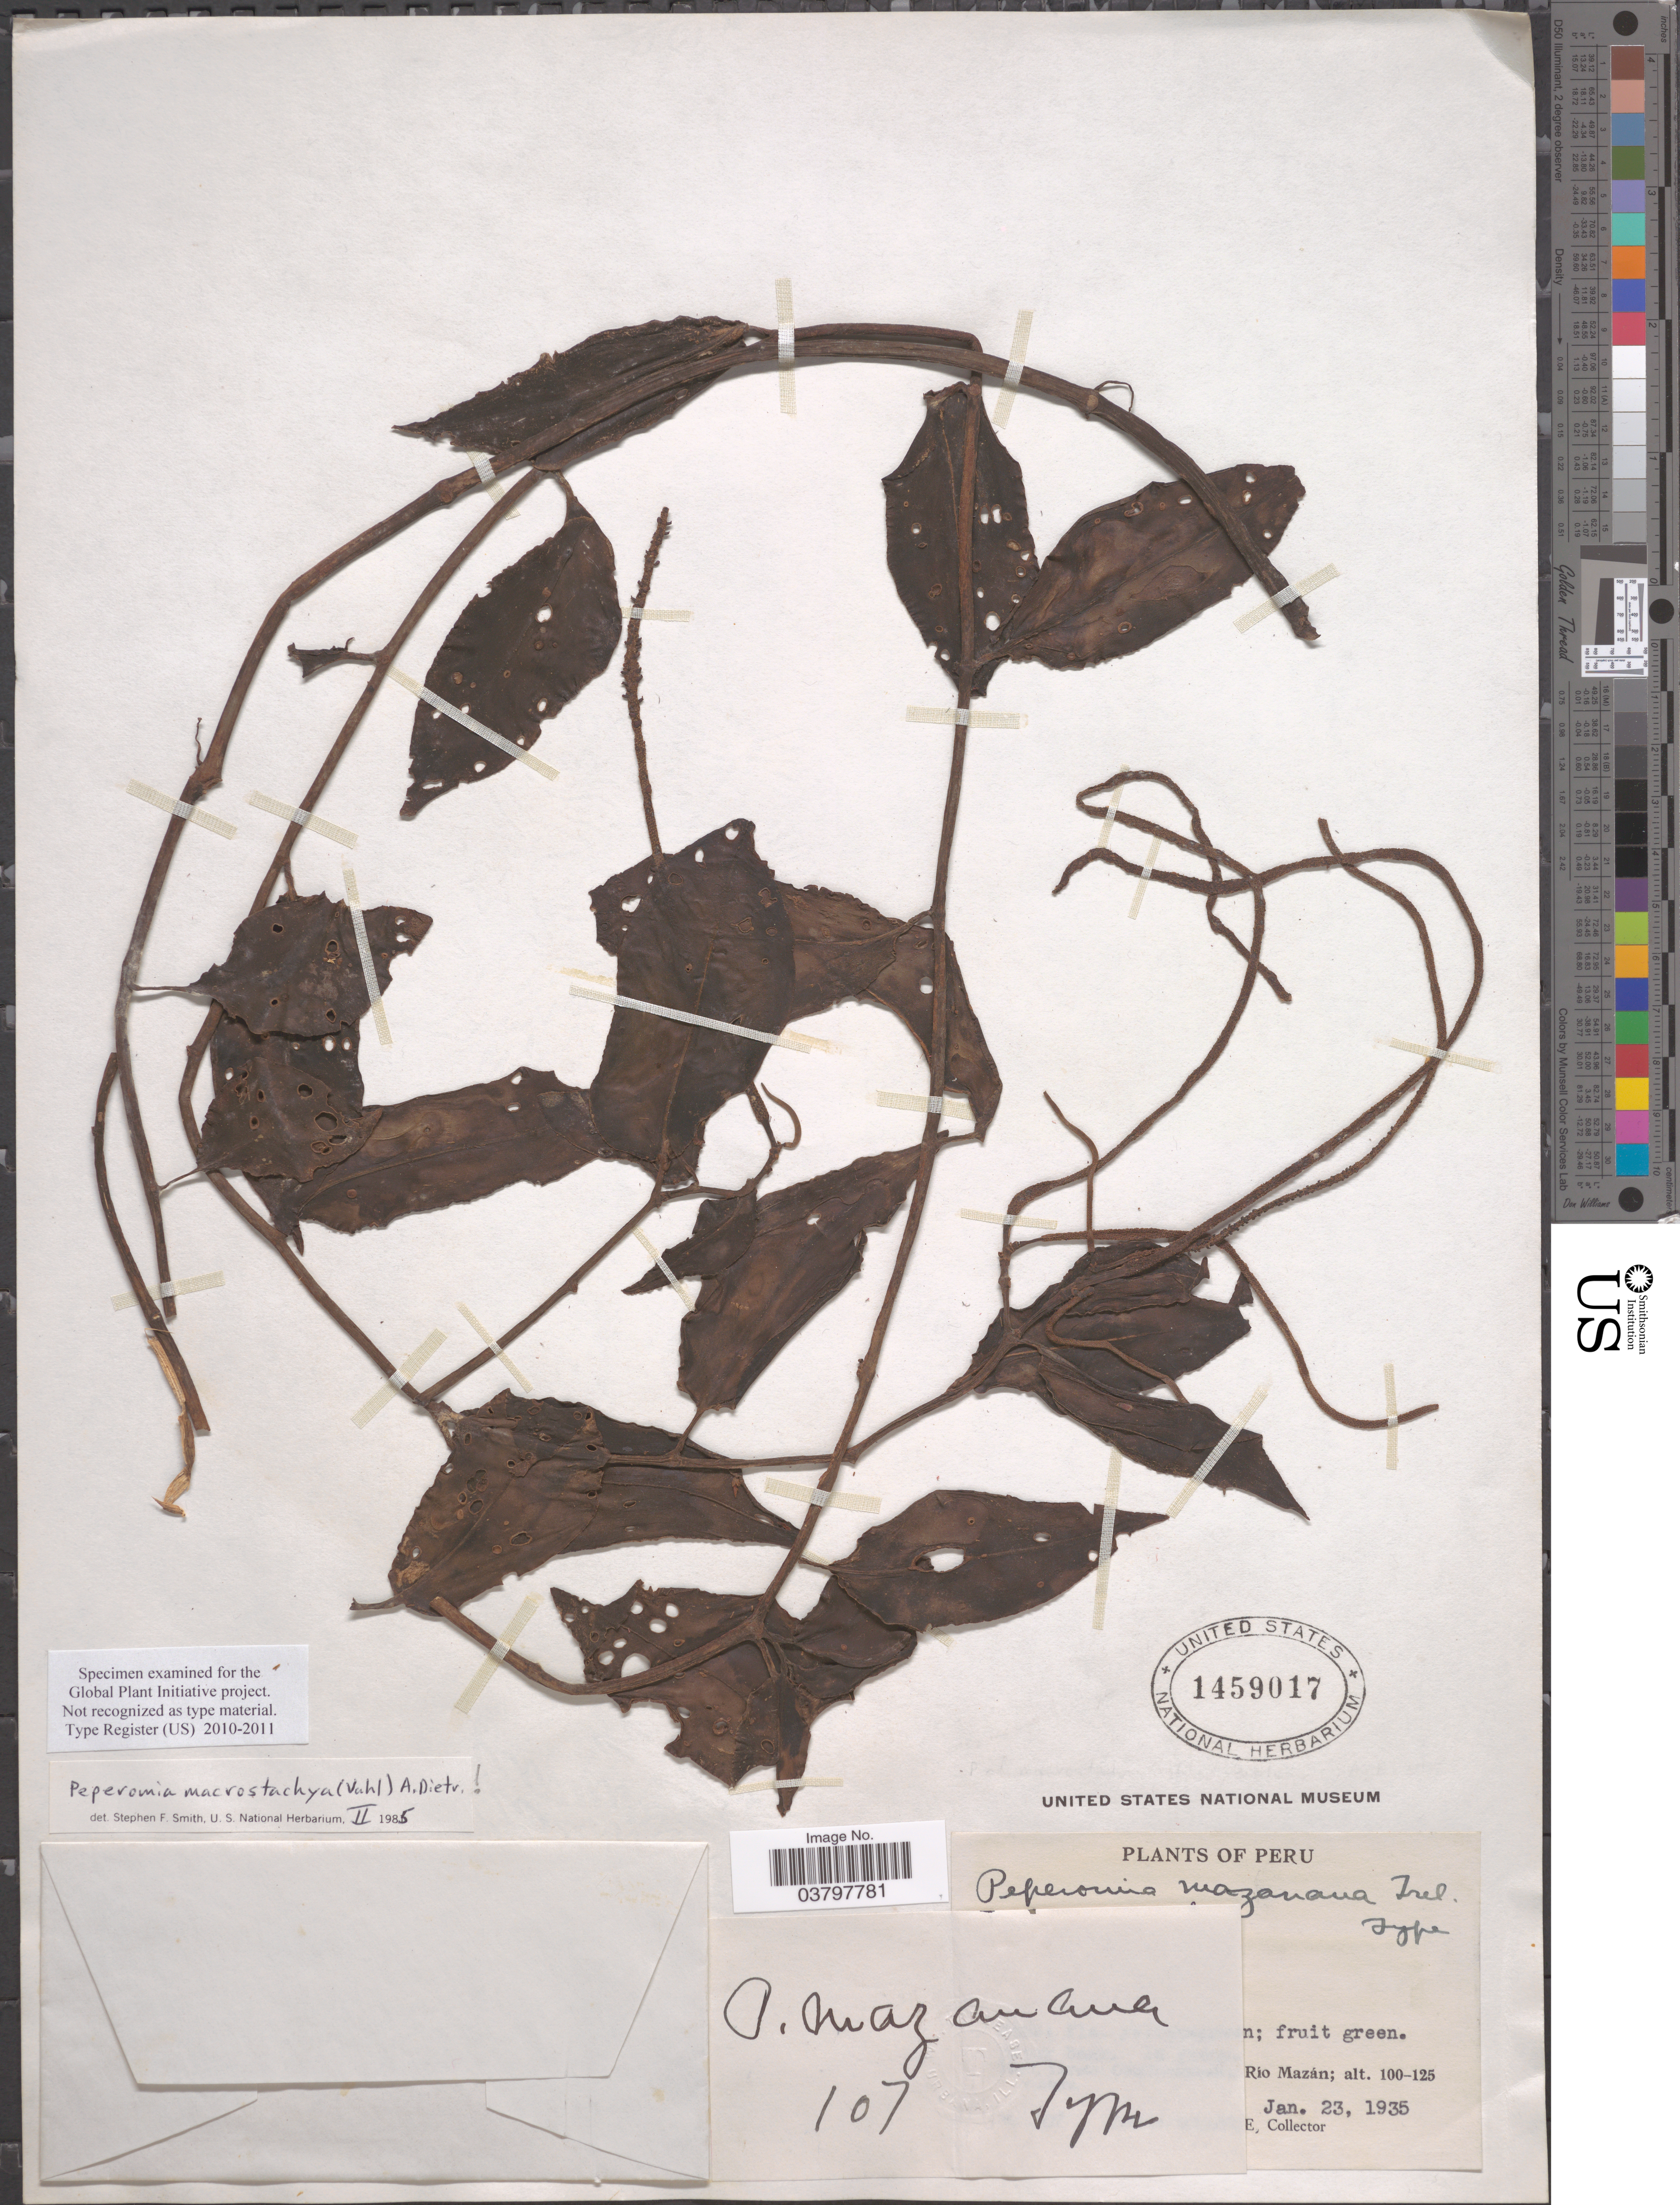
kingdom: Plantae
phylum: Tracheophyta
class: Magnoliopsida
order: Piperales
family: Piperaceae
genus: Peperomia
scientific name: Peperomia macrostachya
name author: (Vahl) A. Dietr.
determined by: Pino, Guillermo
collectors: J. M. Schunke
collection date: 1935-01-23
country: Peru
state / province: loreto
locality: Dept. Loreto: Gamitanacocha, Río Mazán.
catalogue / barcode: US 1459017